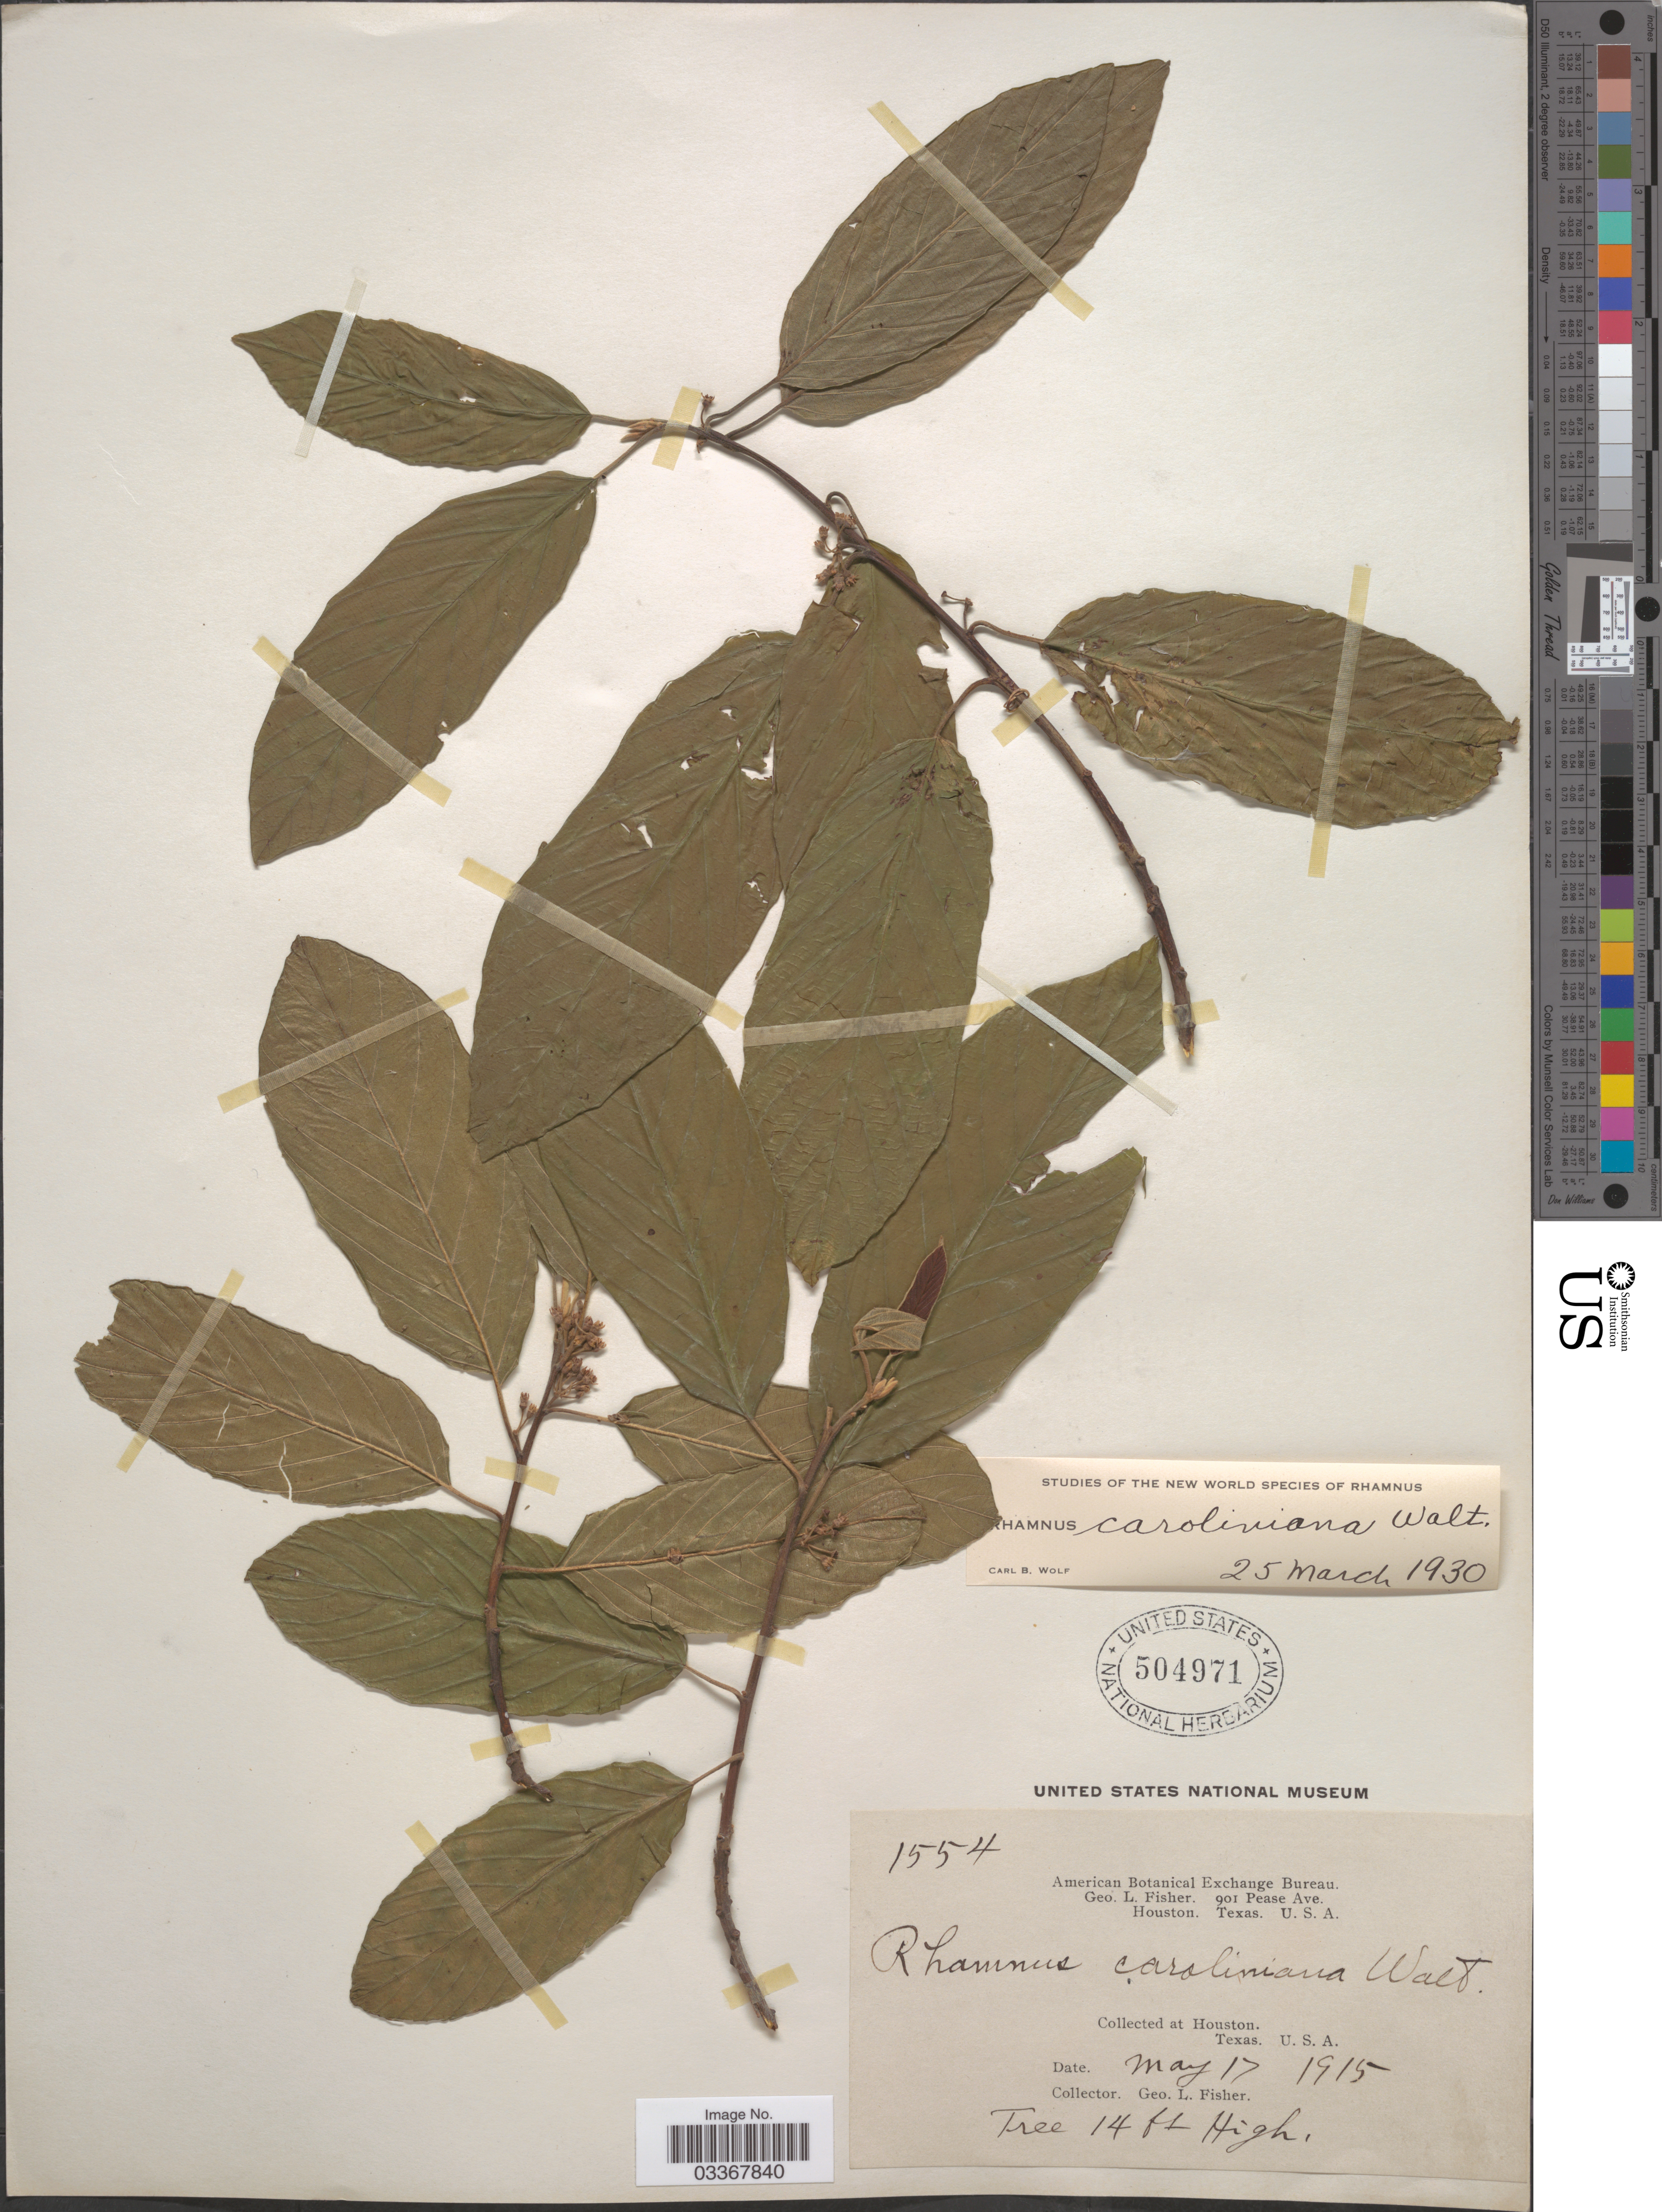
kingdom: Plantae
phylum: Tracheophyta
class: Magnoliopsida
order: Rosales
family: Rhamnaceae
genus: Frangula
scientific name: Frangula caroliniana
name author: (Walter) A. Gray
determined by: Strong, Mark T., (BOT), Smithsonian Institution - National Museum of Natural History (UNITED STATES)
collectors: G. L. Fisher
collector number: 1554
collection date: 1915-05-17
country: United States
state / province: Texas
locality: Houston.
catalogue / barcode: US 504971